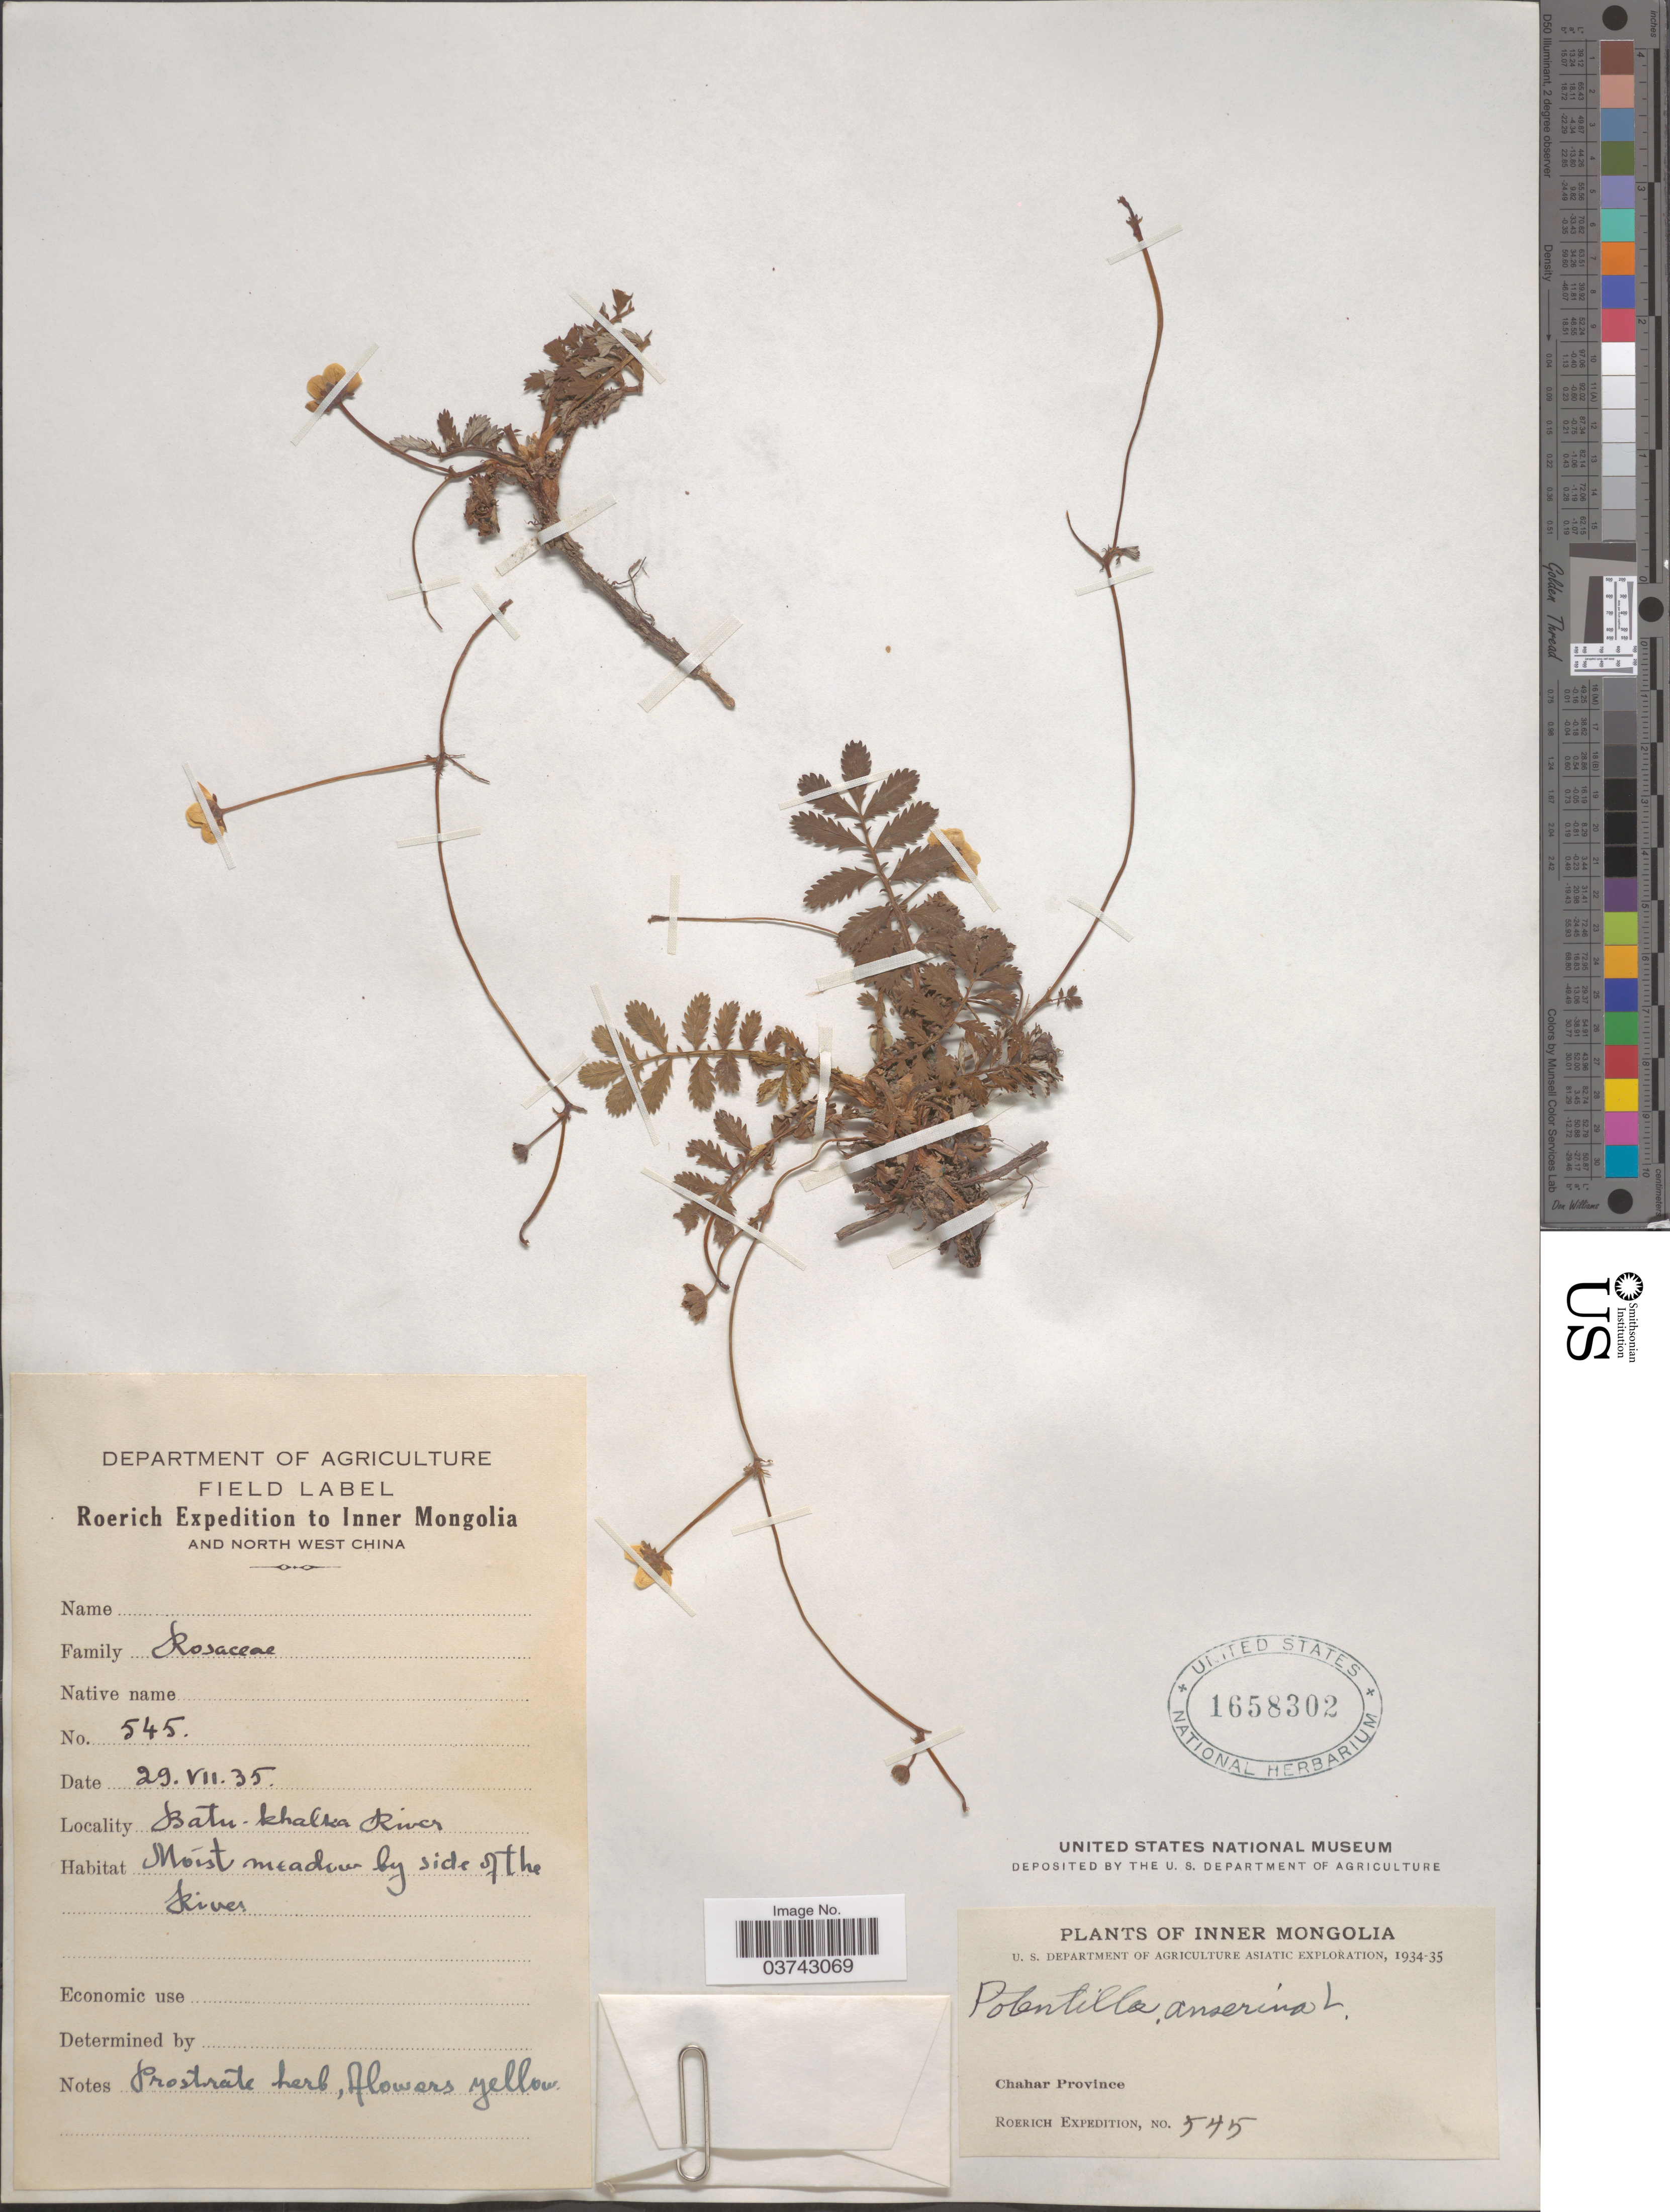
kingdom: Plantae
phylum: Tracheophyta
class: Magnoliopsida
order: Rosales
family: Rosaceae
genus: Argentina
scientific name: Argentina anserina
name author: (L.) Rydb.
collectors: Roerich Expedition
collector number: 545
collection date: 1935-07-29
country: China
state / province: Nei Monggol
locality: Inner Mongolia and North West ChinaBatu-khalka River. Inner Mongolia. Chahar Province.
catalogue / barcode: US 1658302